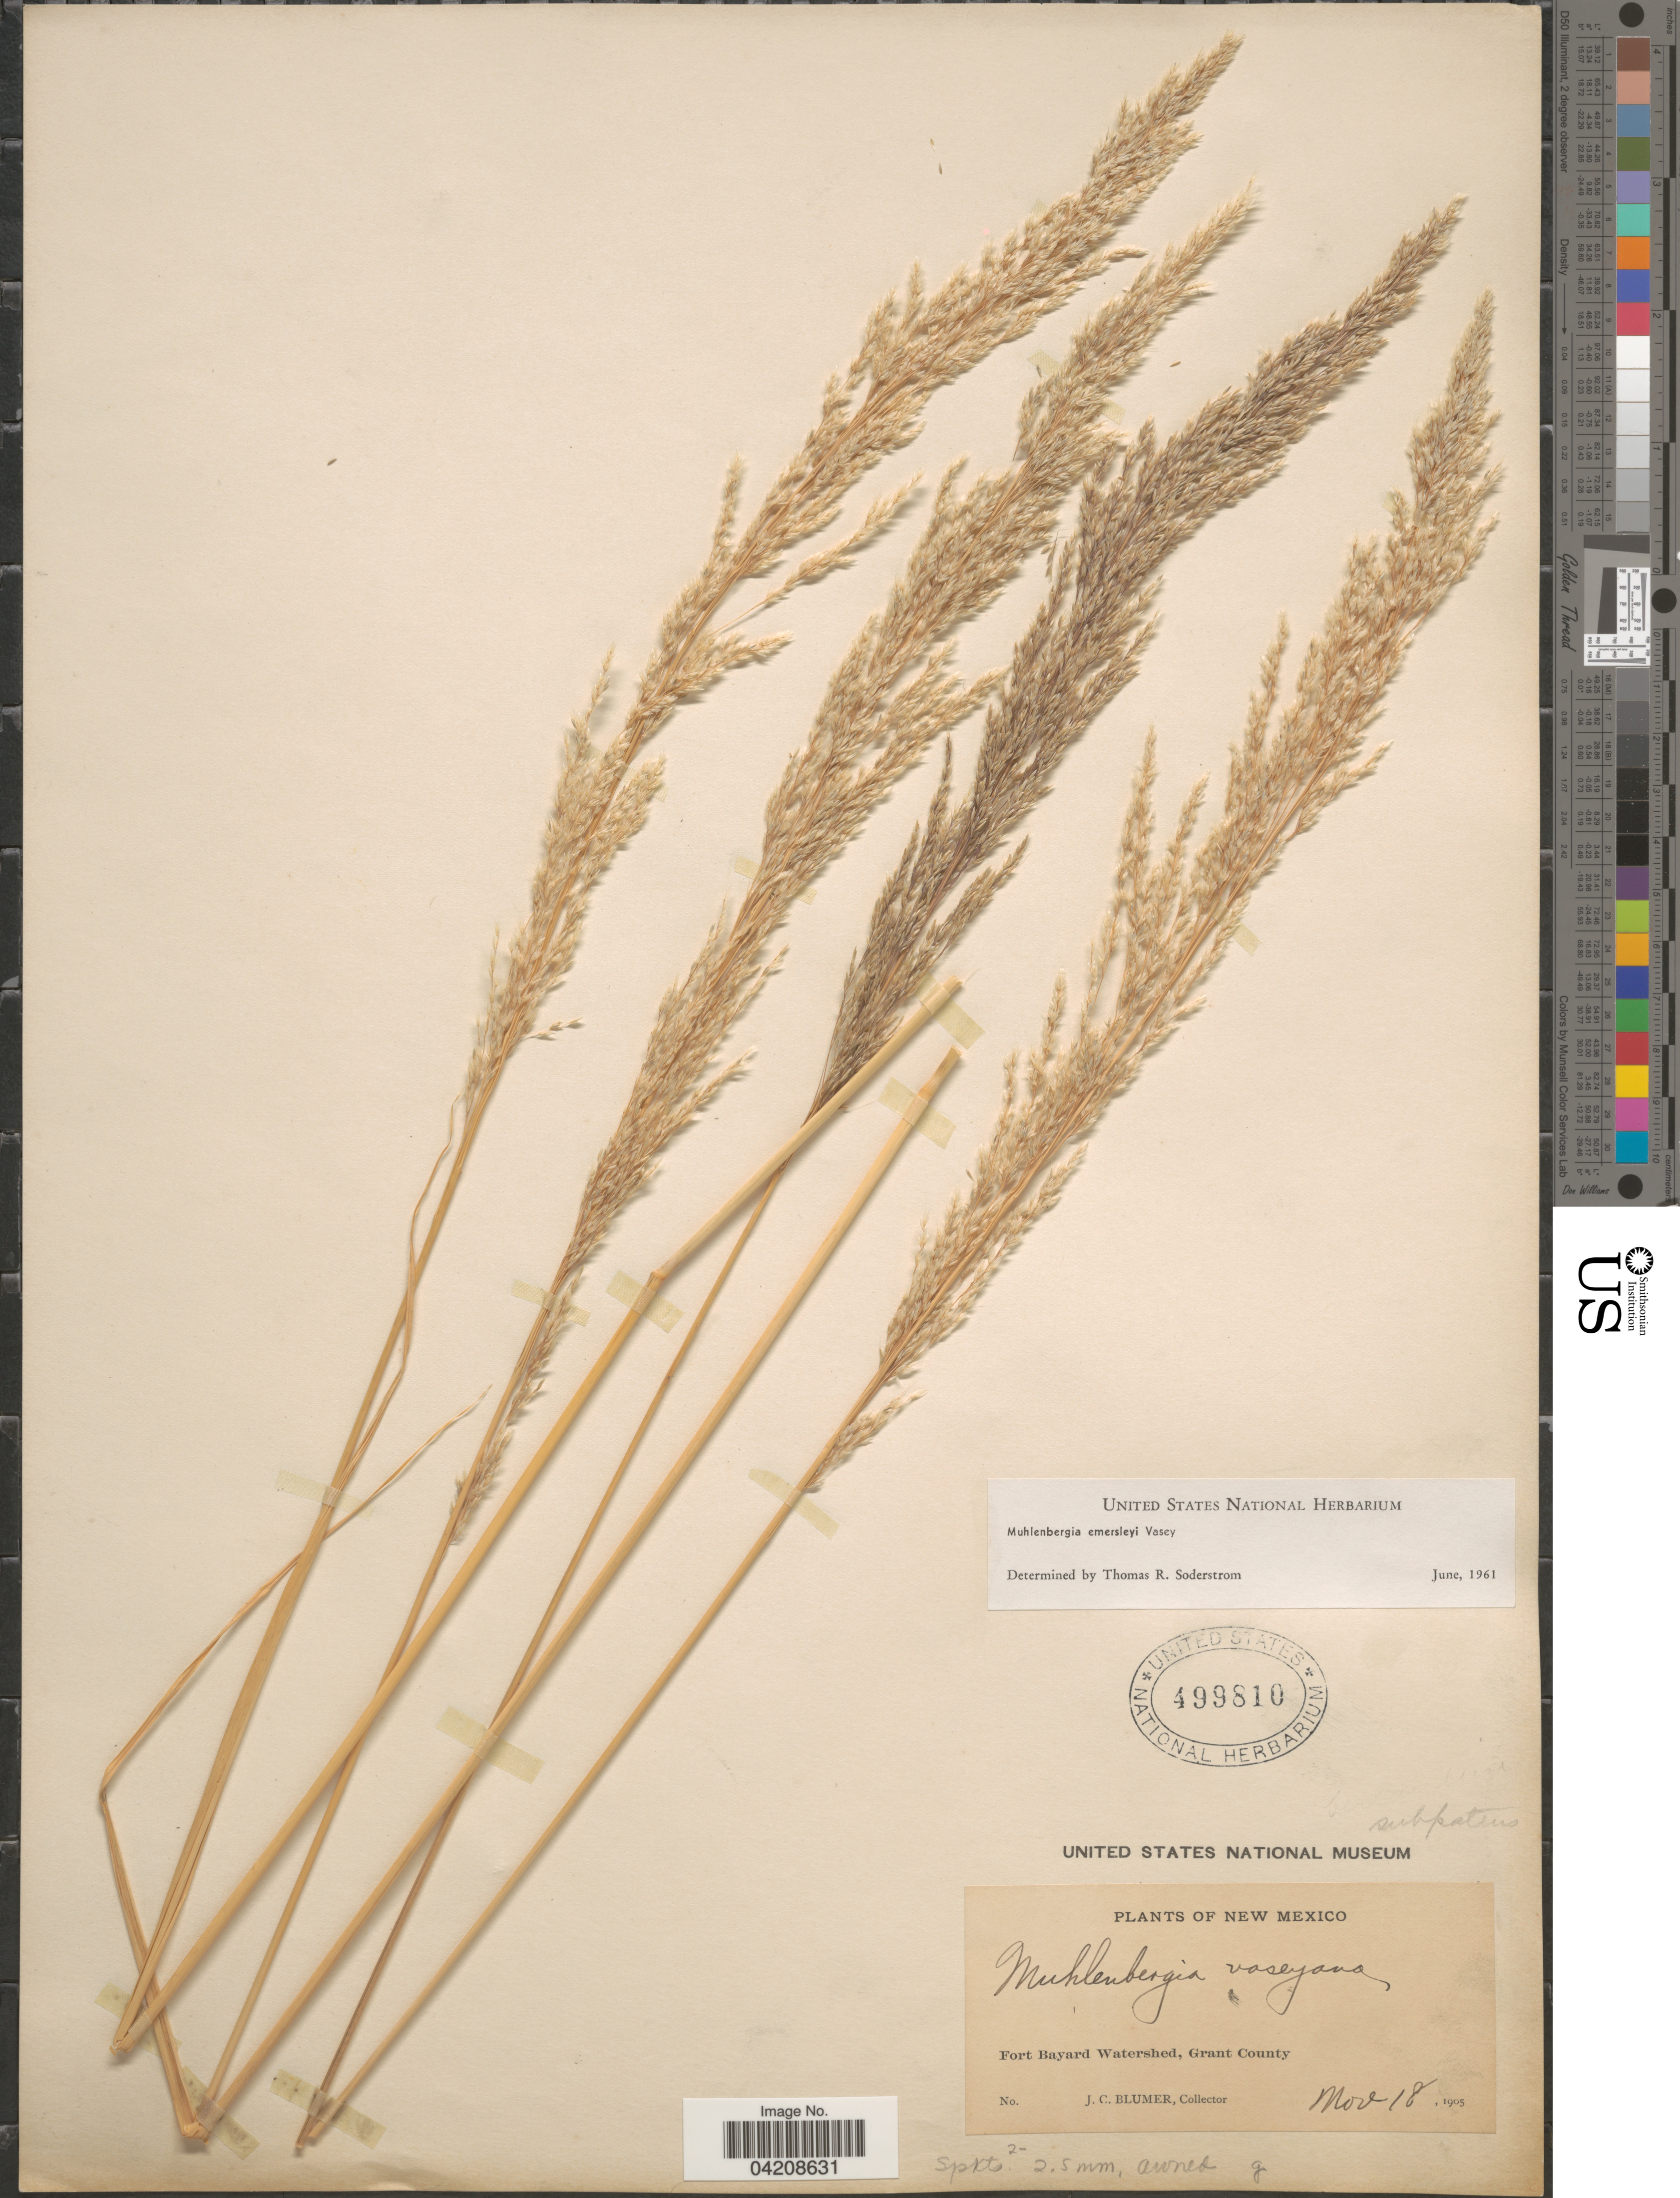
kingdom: Plantae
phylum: Tracheophyta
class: Liliopsida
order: Poales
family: Poaceae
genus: Muhlenbergia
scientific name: Muhlenbergia emersleyi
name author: Vasey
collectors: J. C. Blumer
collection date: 1905-11-18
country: United States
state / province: New Mexico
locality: Fort Bayard Watershed, Grant County.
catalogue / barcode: US 499810